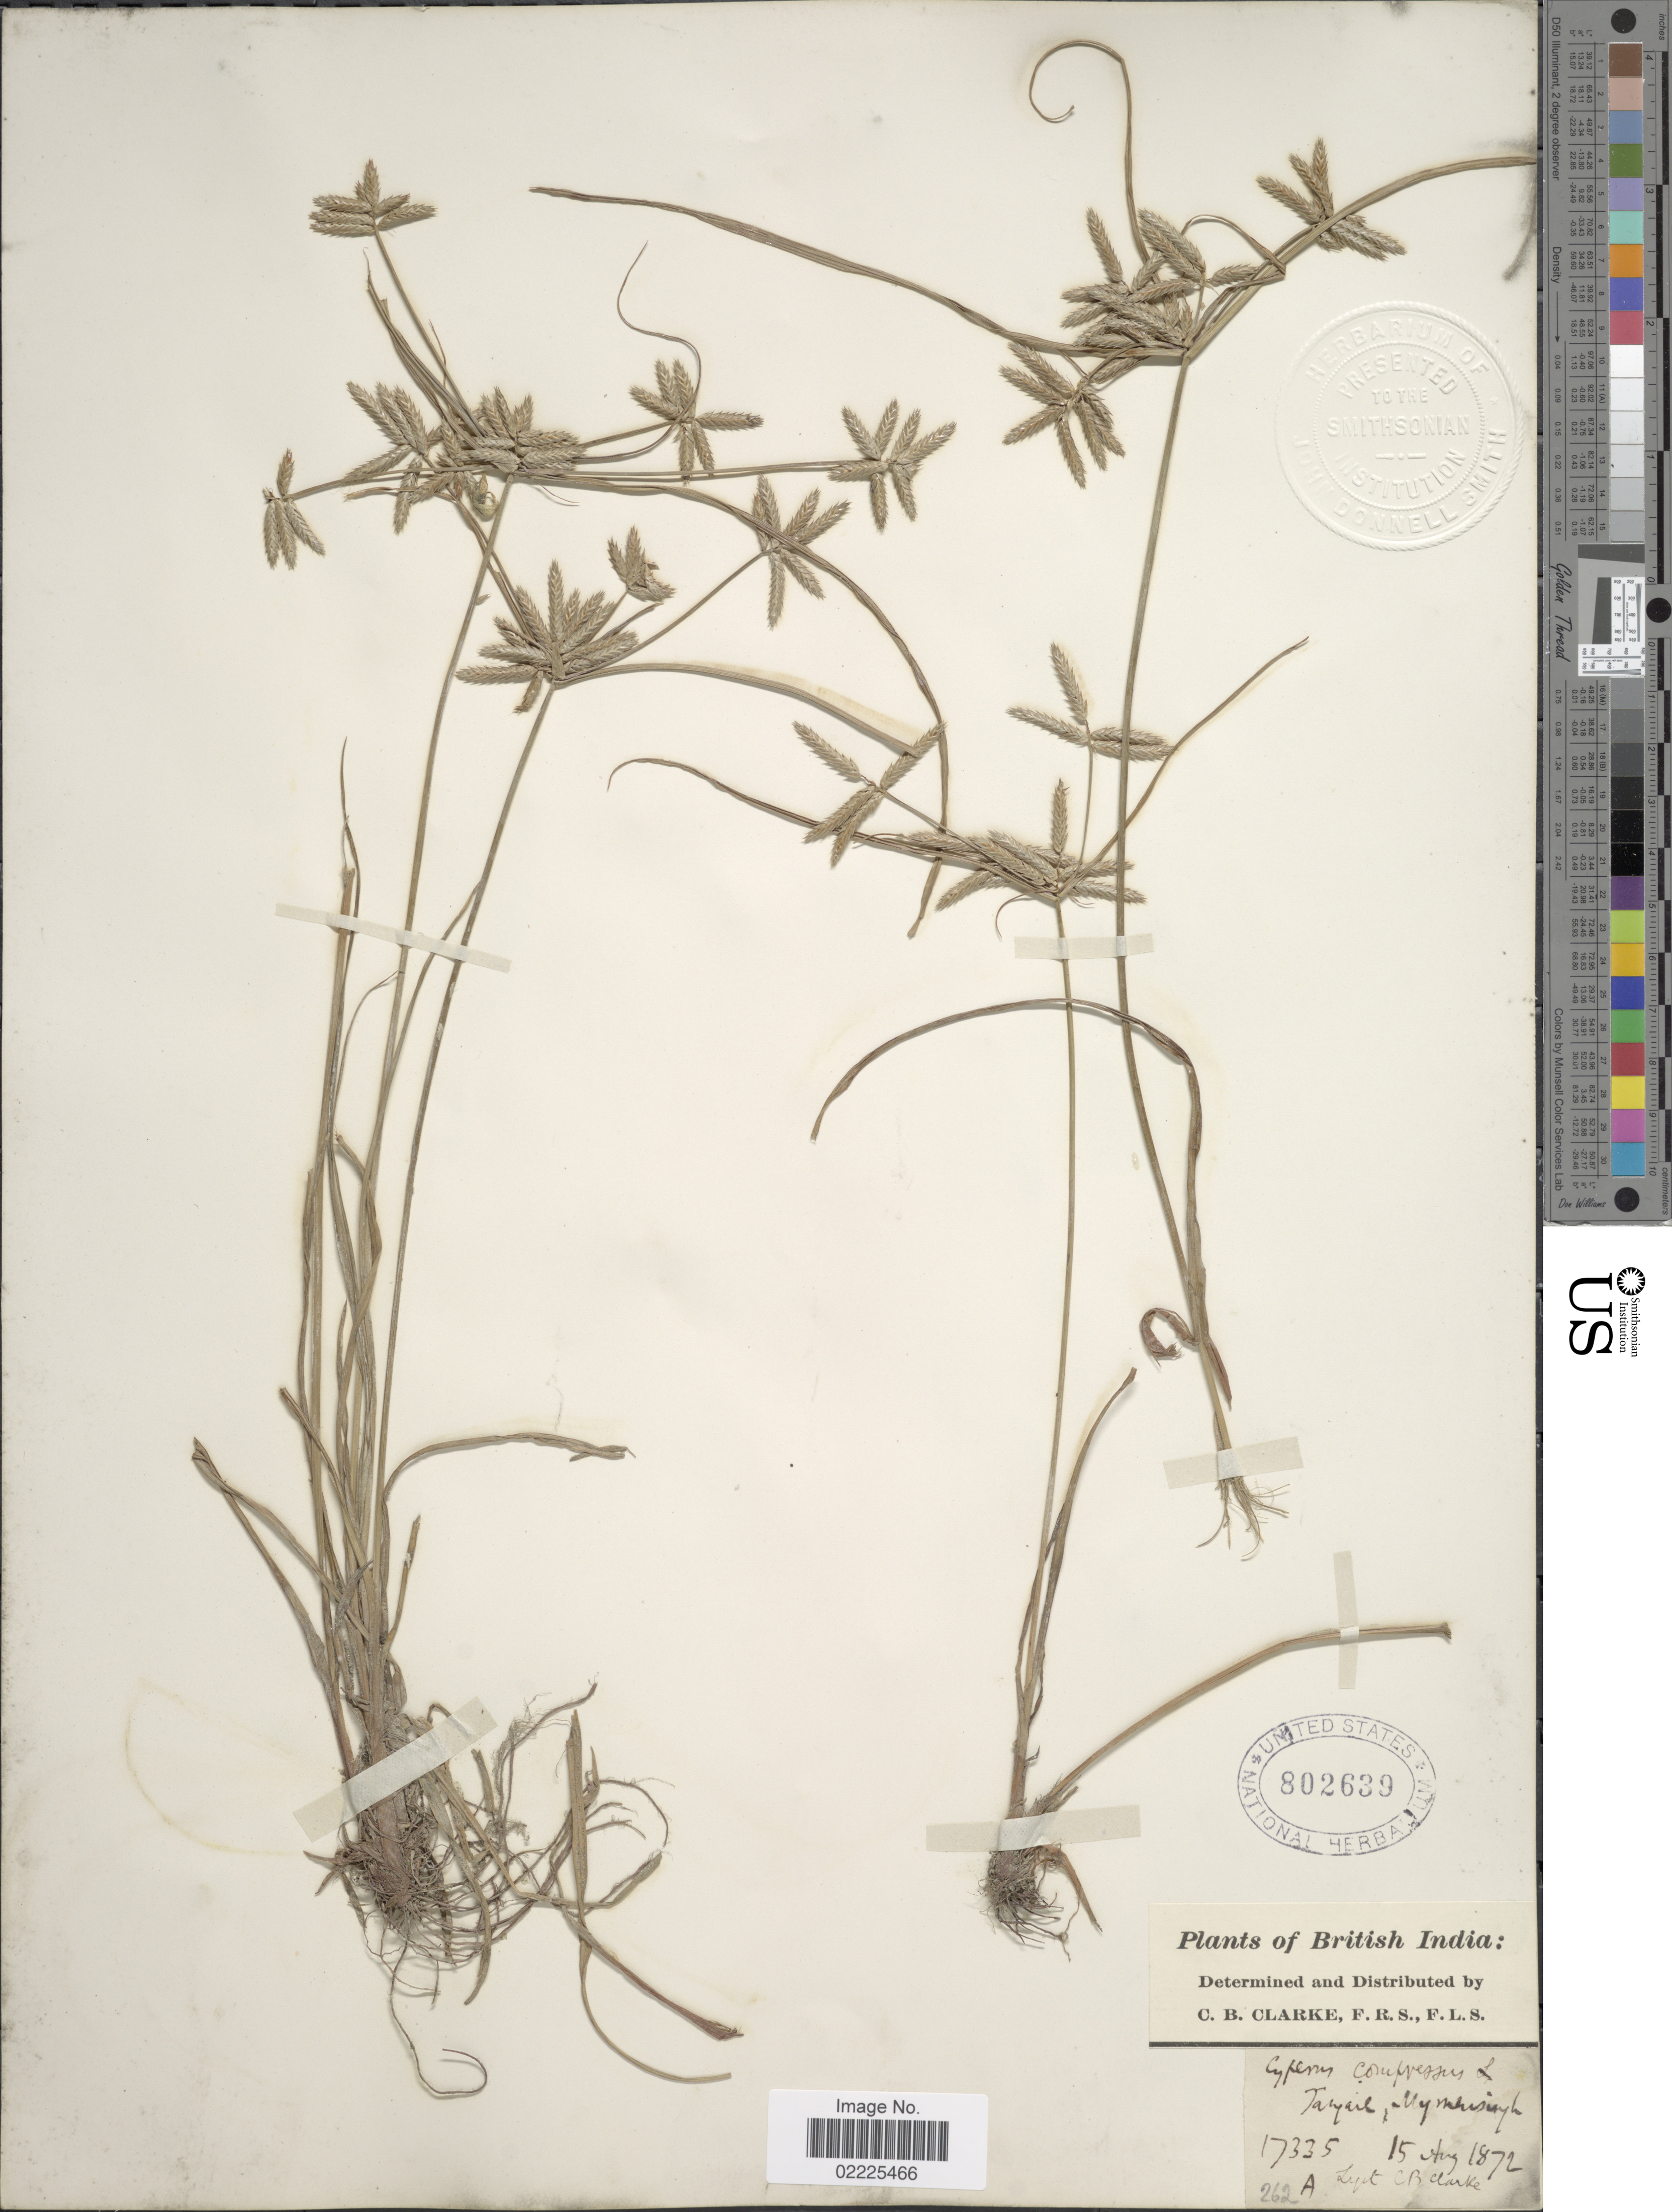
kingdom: Plantae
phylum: Tracheophyta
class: Liliopsida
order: Poales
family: Cyperaceae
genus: Cyperus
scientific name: Cyperus compressus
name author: L.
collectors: C. B. Clarke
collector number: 17335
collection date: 1872-08-15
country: India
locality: British India, [illegible text]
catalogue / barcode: US 802639